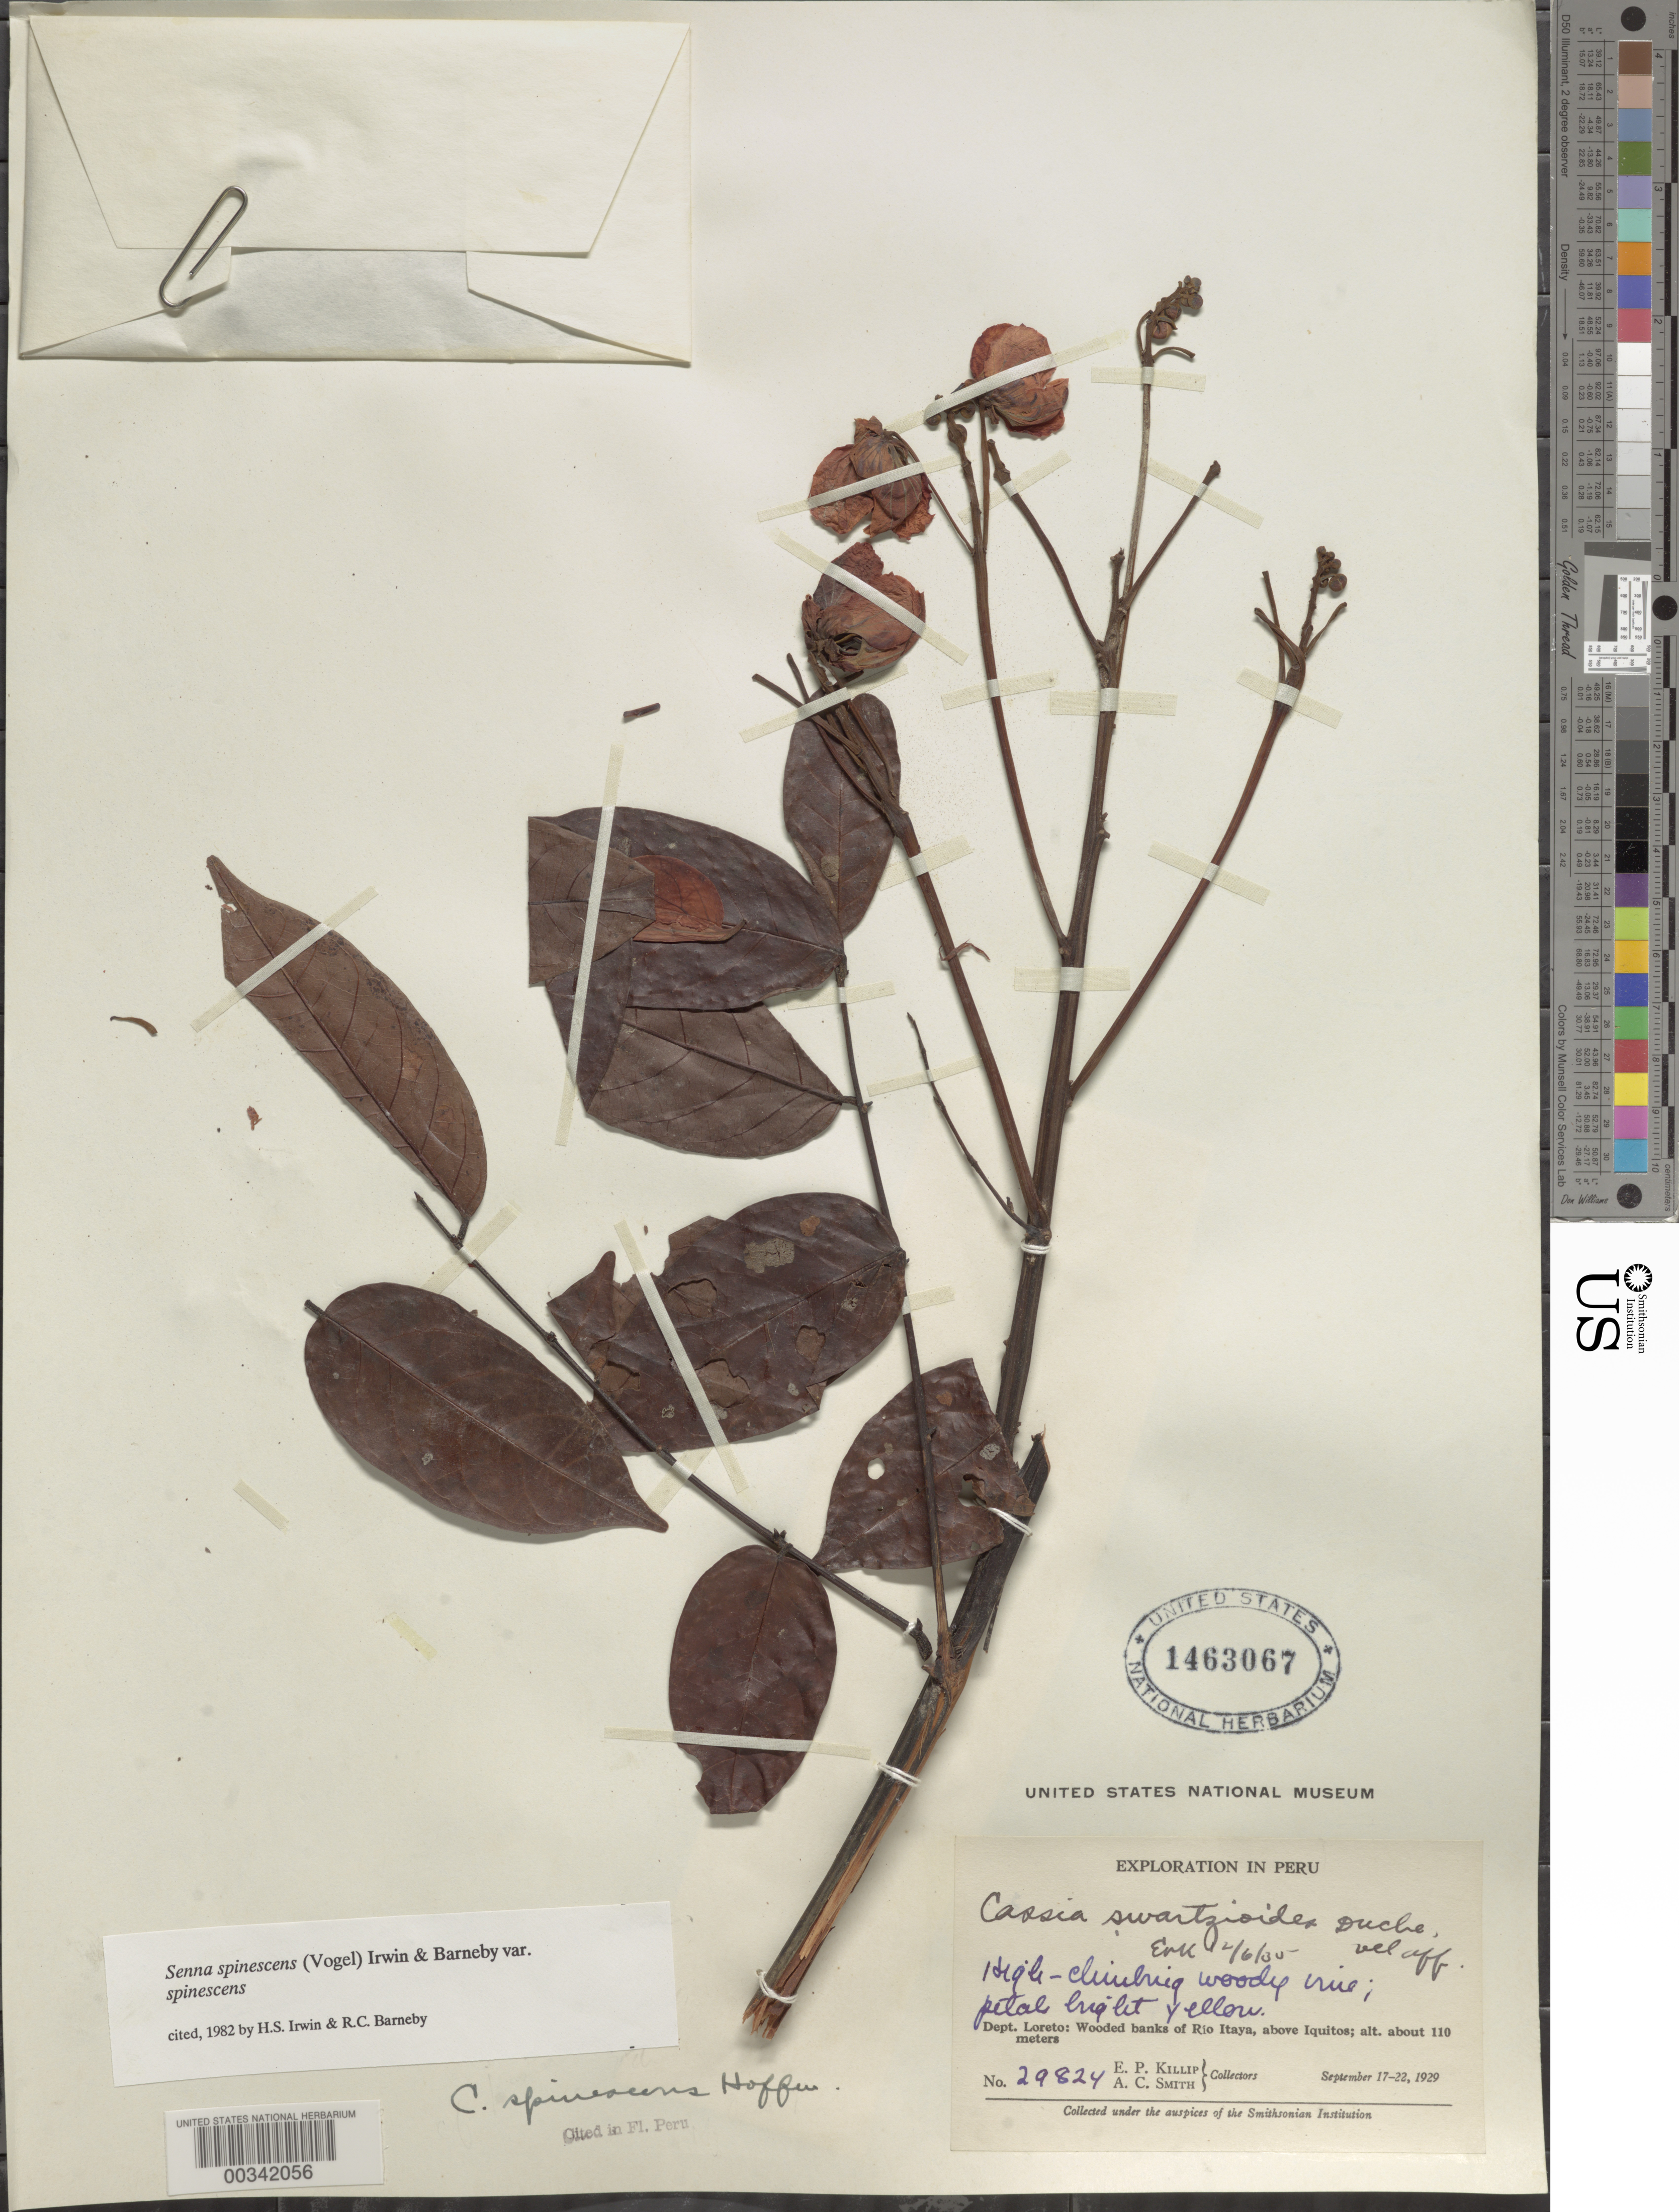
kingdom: Plantae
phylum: Tracheophyta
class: Magnoliopsida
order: Fabales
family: Fabaceae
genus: Senna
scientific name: Senna spinescens var. spinescens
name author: (Hoffmanns. ex Vogel) H.S. Irwin & Barneby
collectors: E. P. Killip & A. C. Smith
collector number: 29824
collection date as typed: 17 Sep 1929 to 22 Sep 1929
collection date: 1929-09-17/1929-09-22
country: Peru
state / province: Loreto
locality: Rio itaya above iquitos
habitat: Wooded banks of river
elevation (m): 110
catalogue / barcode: US 1463067